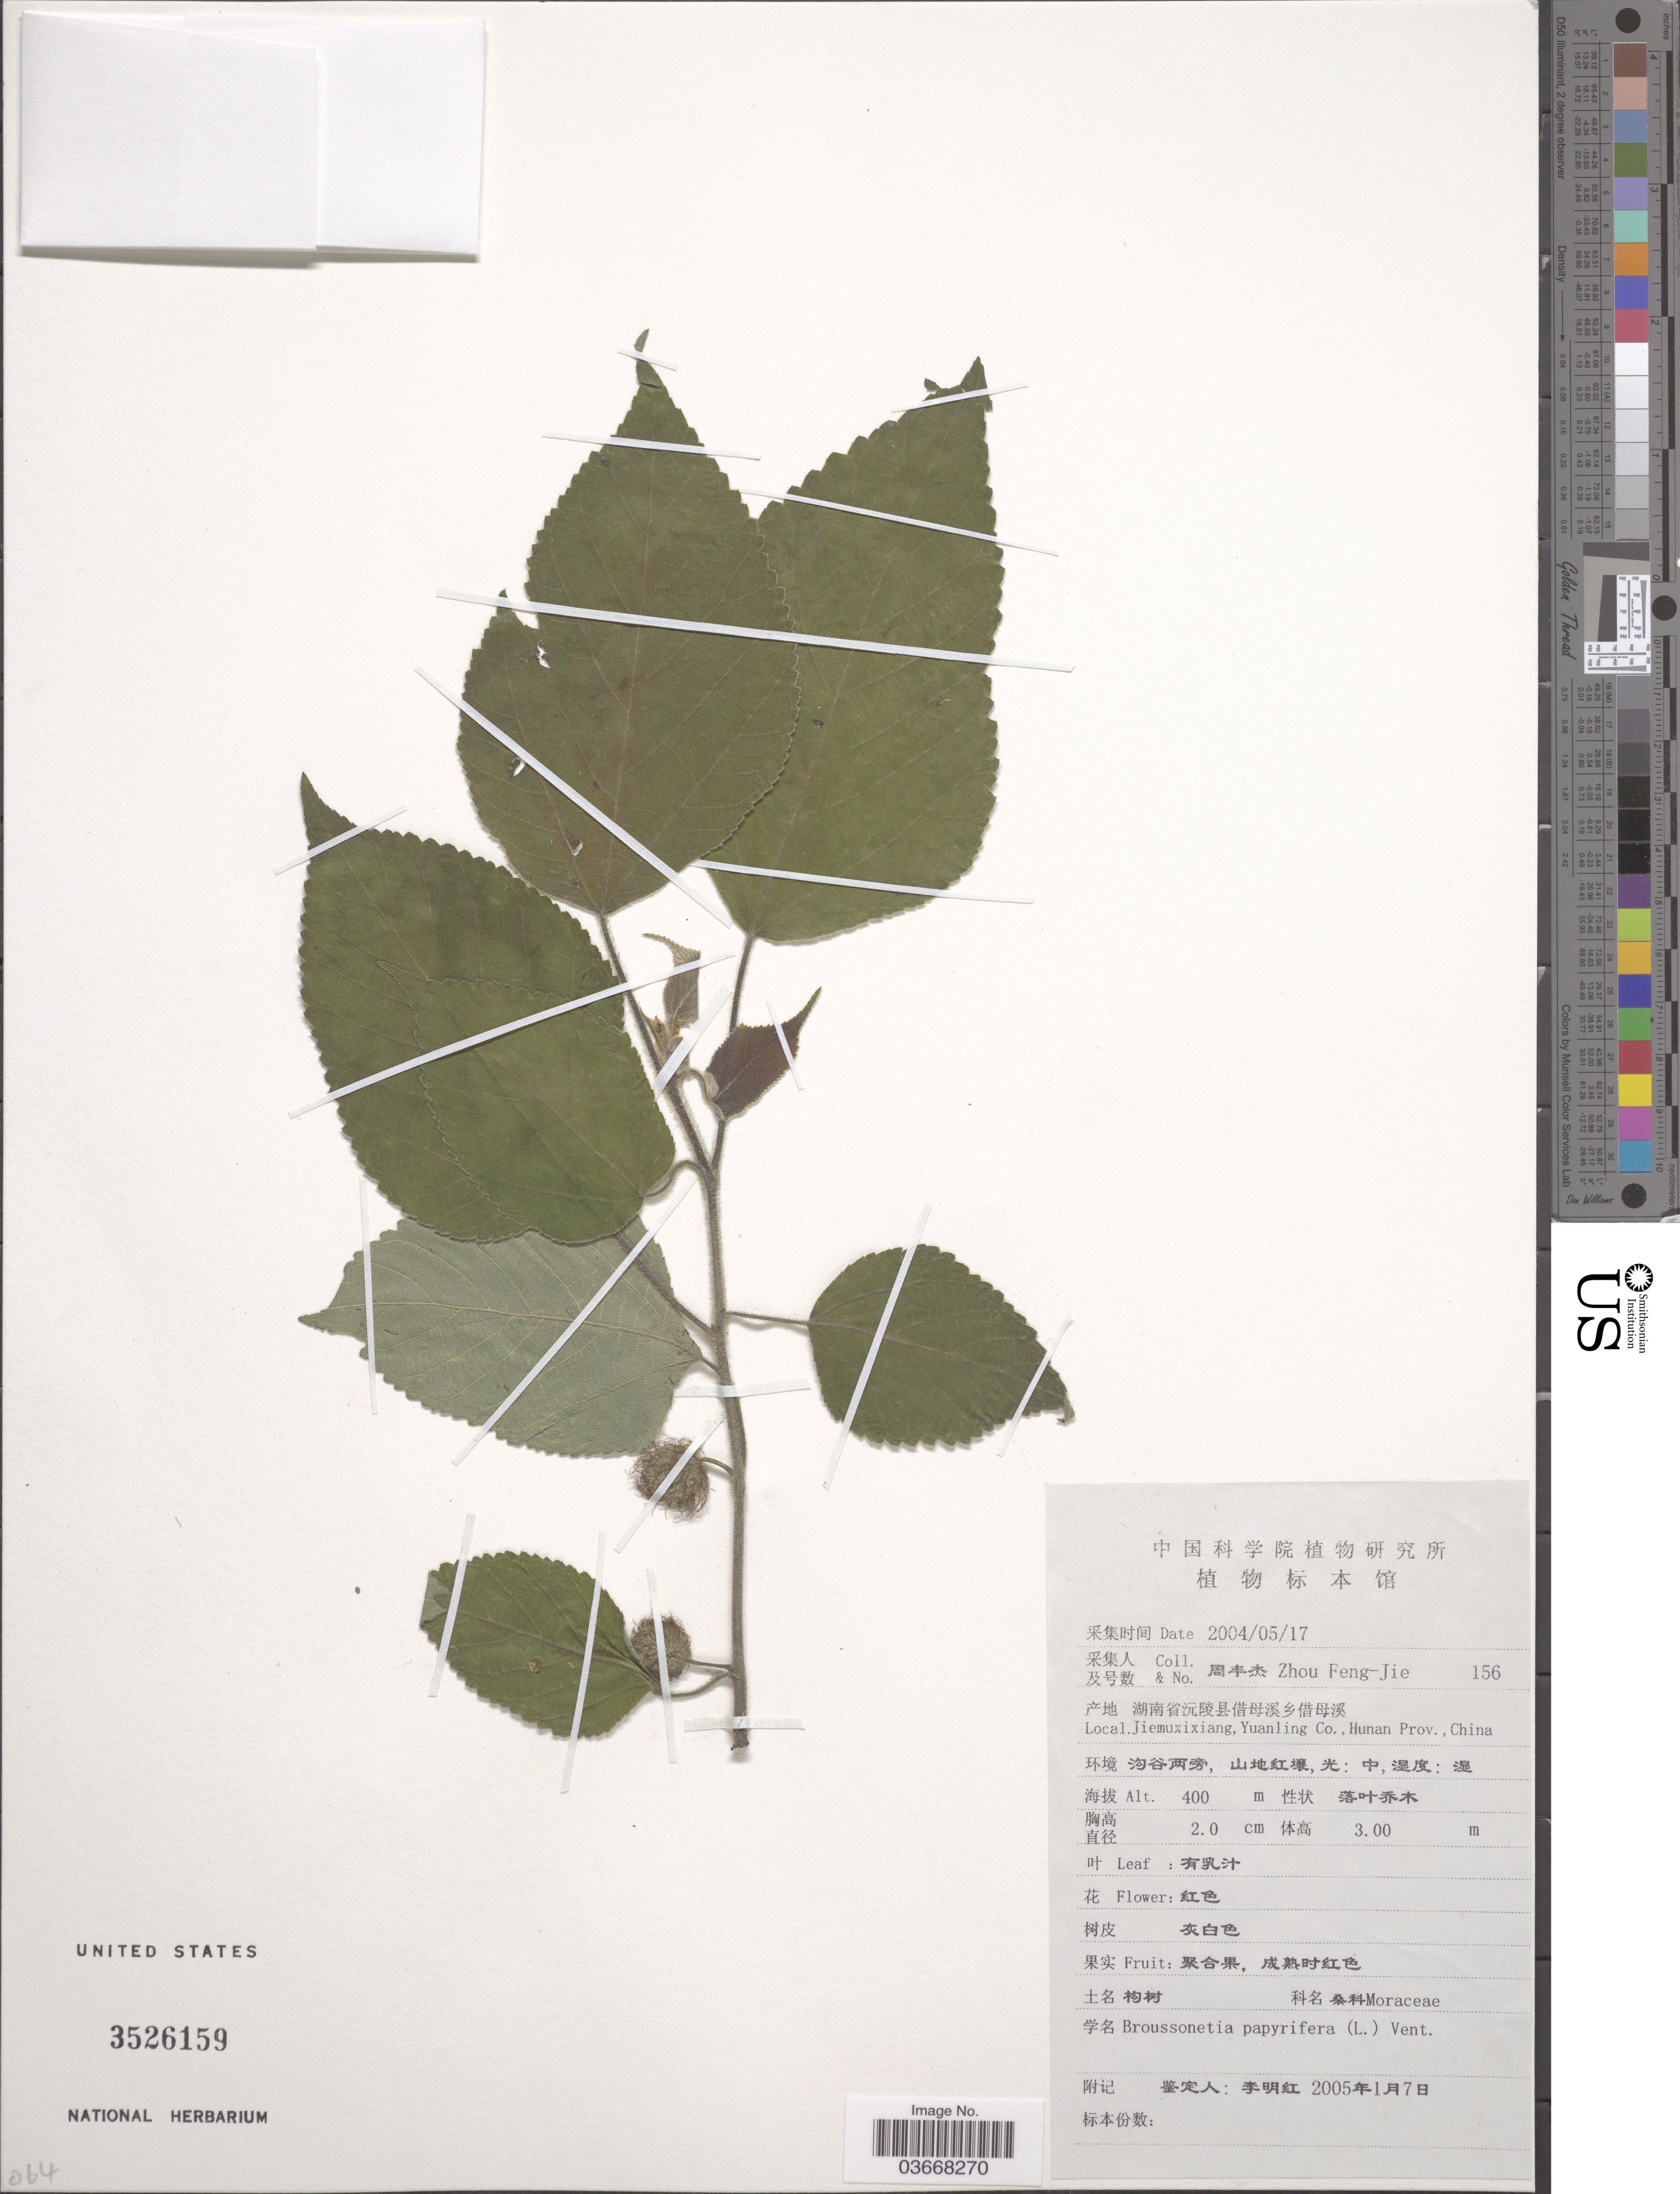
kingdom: Plantae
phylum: Tracheophyta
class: Magnoliopsida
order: Rosales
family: Moraceae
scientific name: Broussoneta papyrifera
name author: (L.) L'Hér. ex Vent.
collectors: F. Zhou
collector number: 156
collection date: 2004-05-17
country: China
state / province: Hunan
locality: Jiemuxixiang, Yuanling Co.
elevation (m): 400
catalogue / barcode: US 3526159